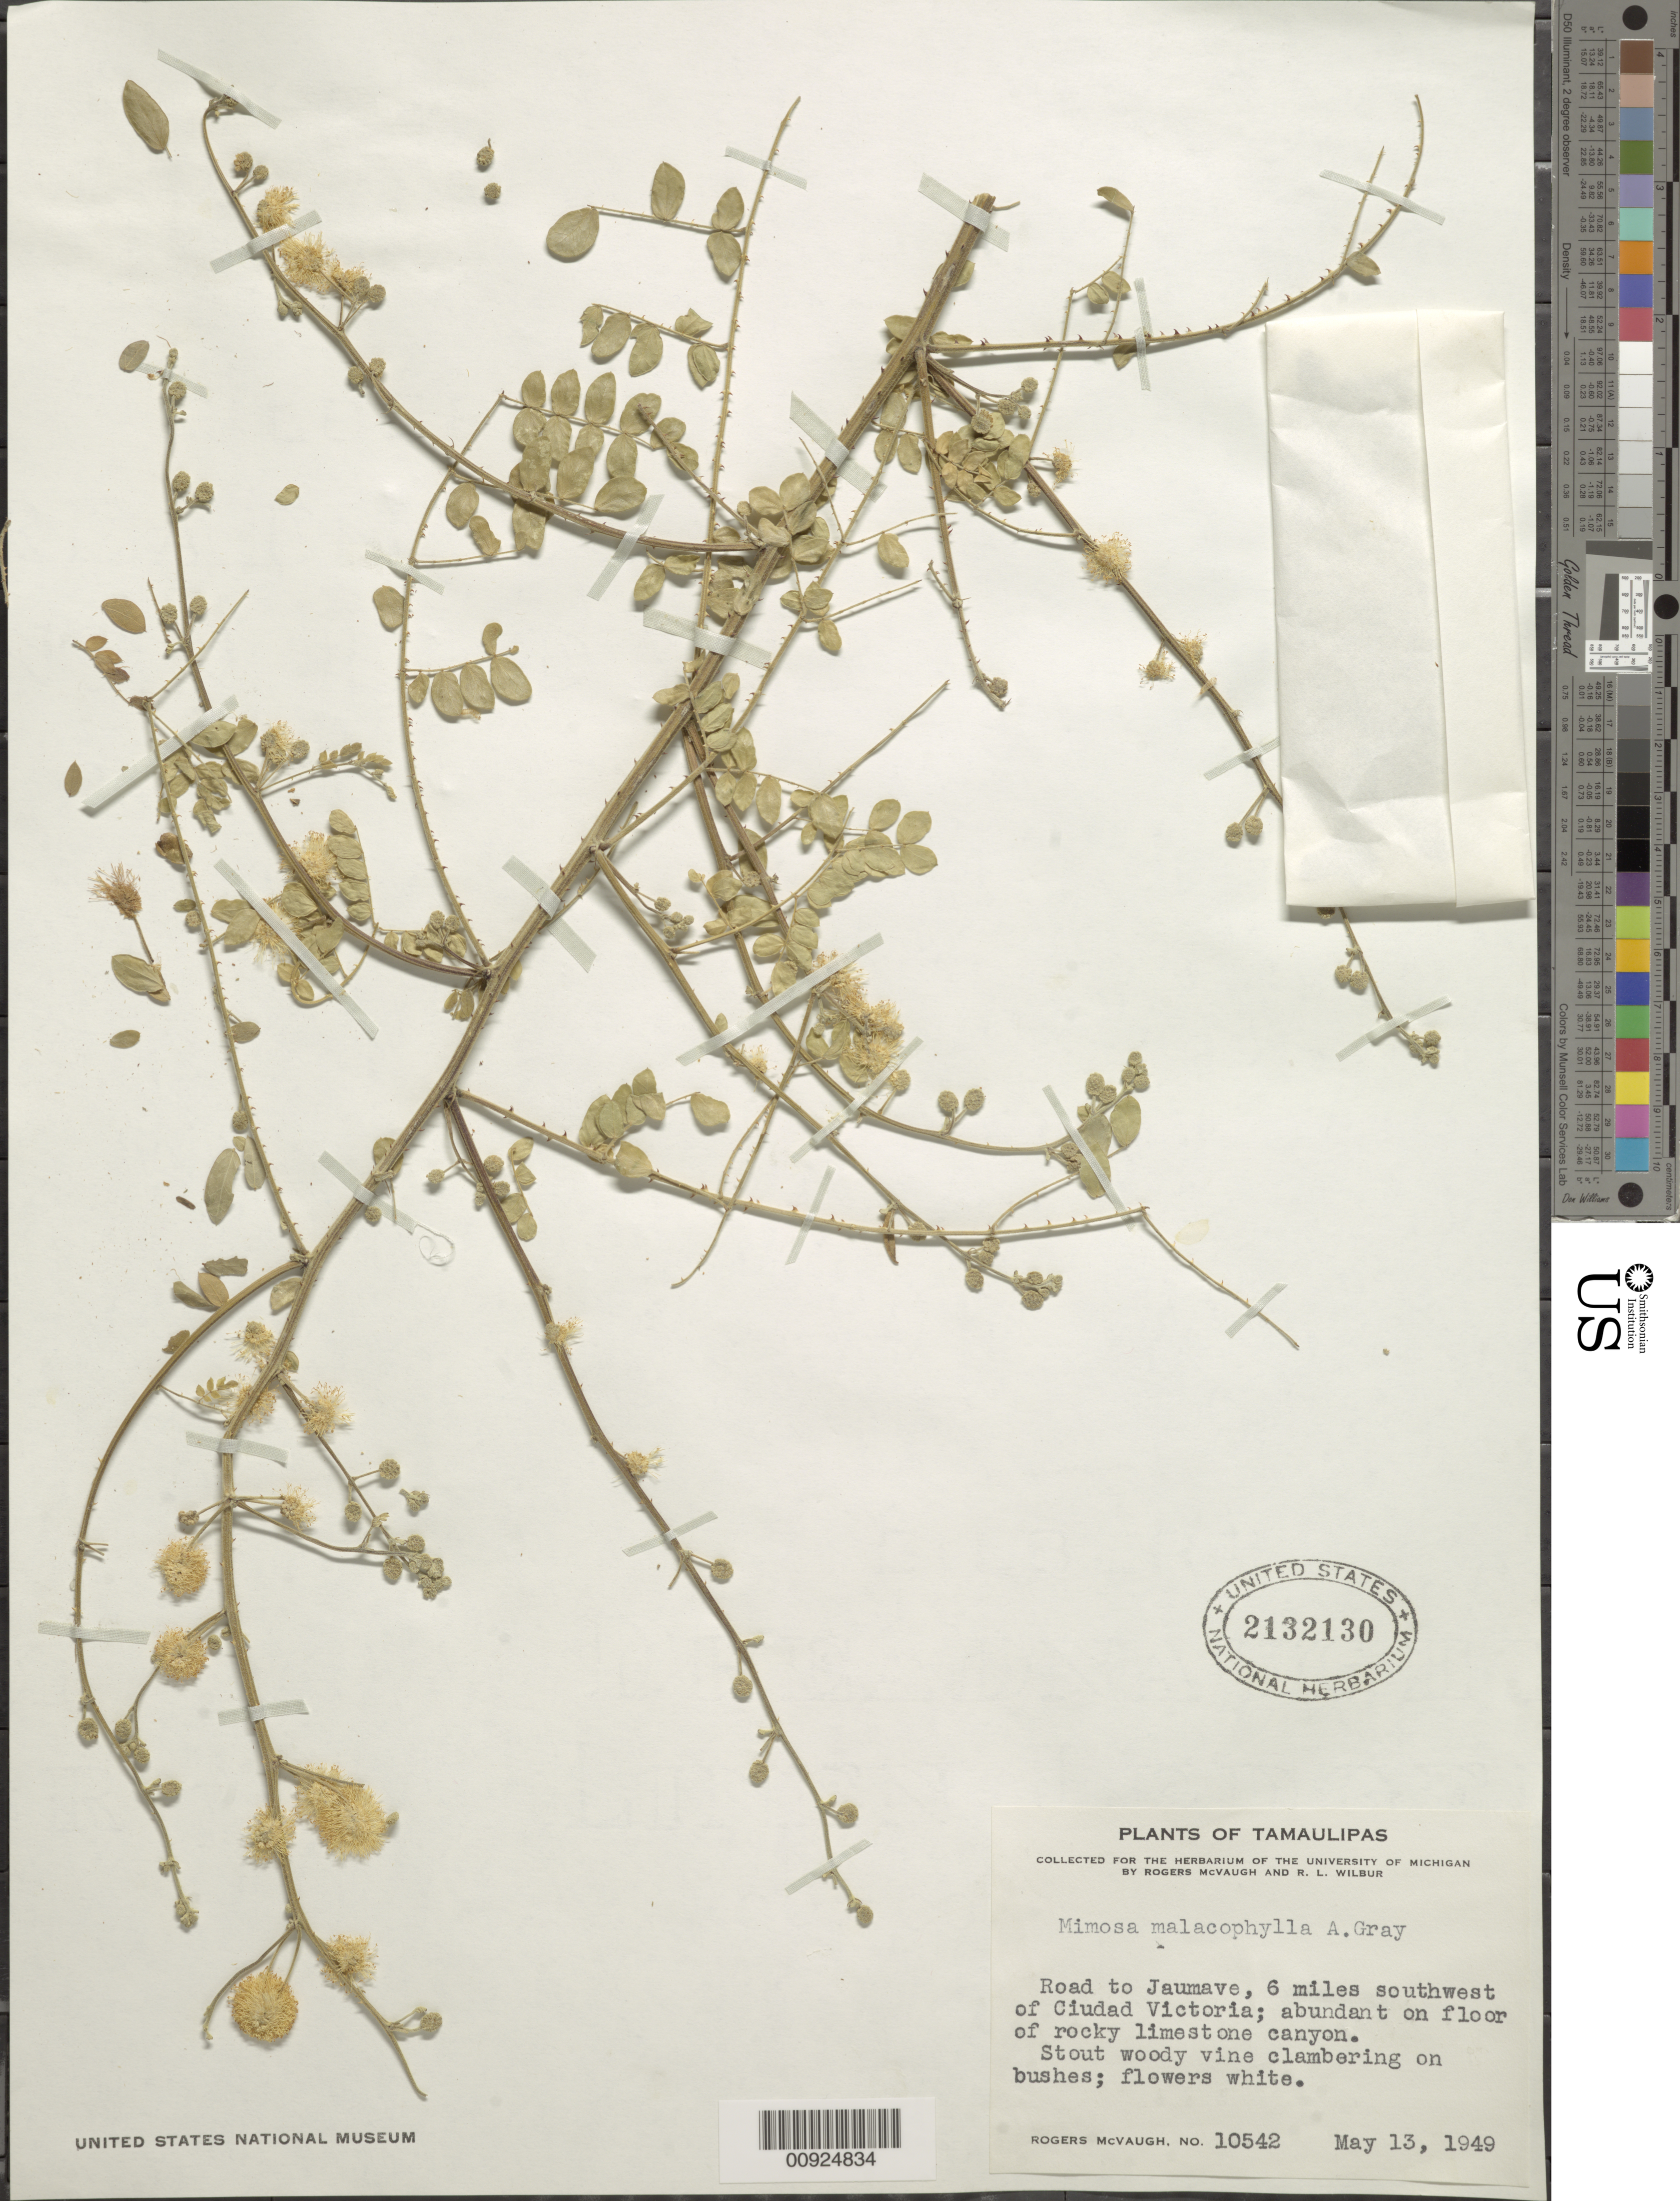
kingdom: Plantae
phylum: Tracheophyta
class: Magnoliopsida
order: Fabales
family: Fabaceae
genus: Mimosa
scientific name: Mimosa malacophylla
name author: A. Gray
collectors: R. McVaugh & R. L. Wilbur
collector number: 10542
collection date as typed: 13 May 1949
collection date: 1949-05-13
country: Mexico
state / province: Tamaulipas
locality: Road to Jaumave, 6 miles southwest of Ciudad Victoria.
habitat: Abundant on floor of rocky limestone canyon. Vine clambering on bushes.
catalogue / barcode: US 2132130